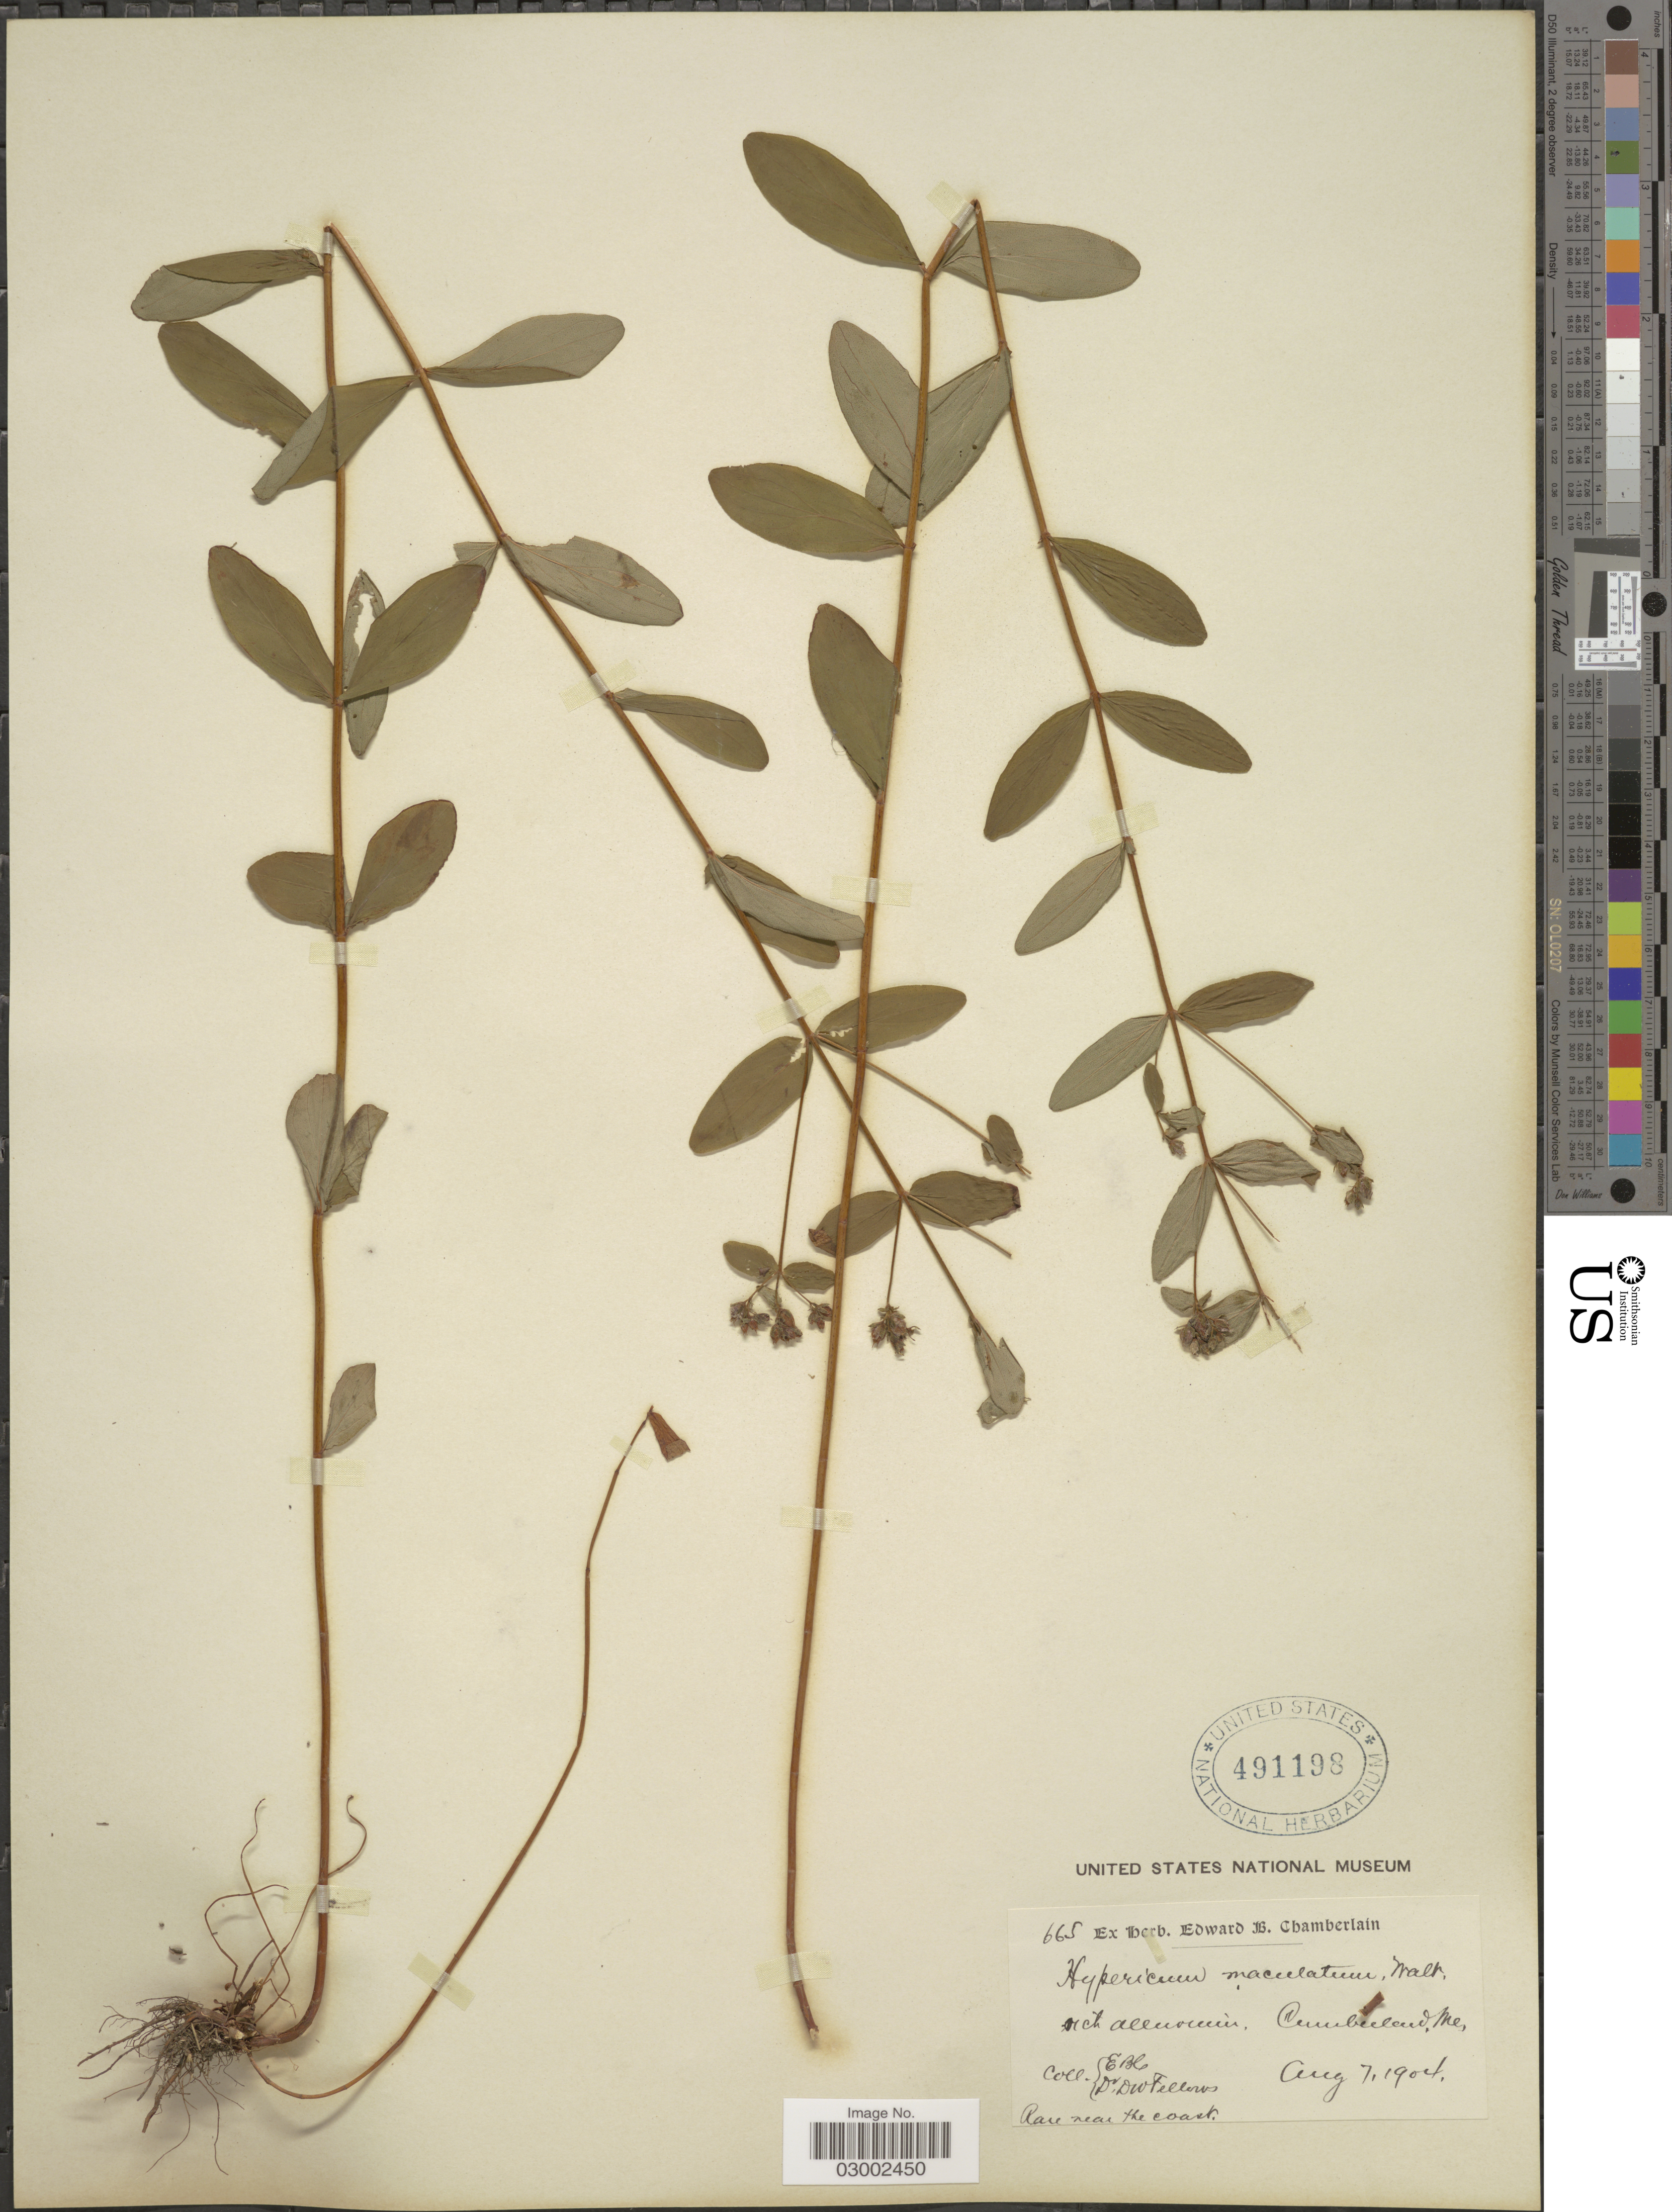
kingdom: Plantae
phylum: Tracheophyta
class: Magnoliopsida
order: Malpighiales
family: Hypericaceae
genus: Hypericum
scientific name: Hypericum punctatum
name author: Lam.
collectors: E. Chamberlain & D. W. Fellows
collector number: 665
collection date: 1904-08-07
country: United States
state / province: Maine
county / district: Cumberland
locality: Cumberland. Rare near the coast.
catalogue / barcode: US 491198